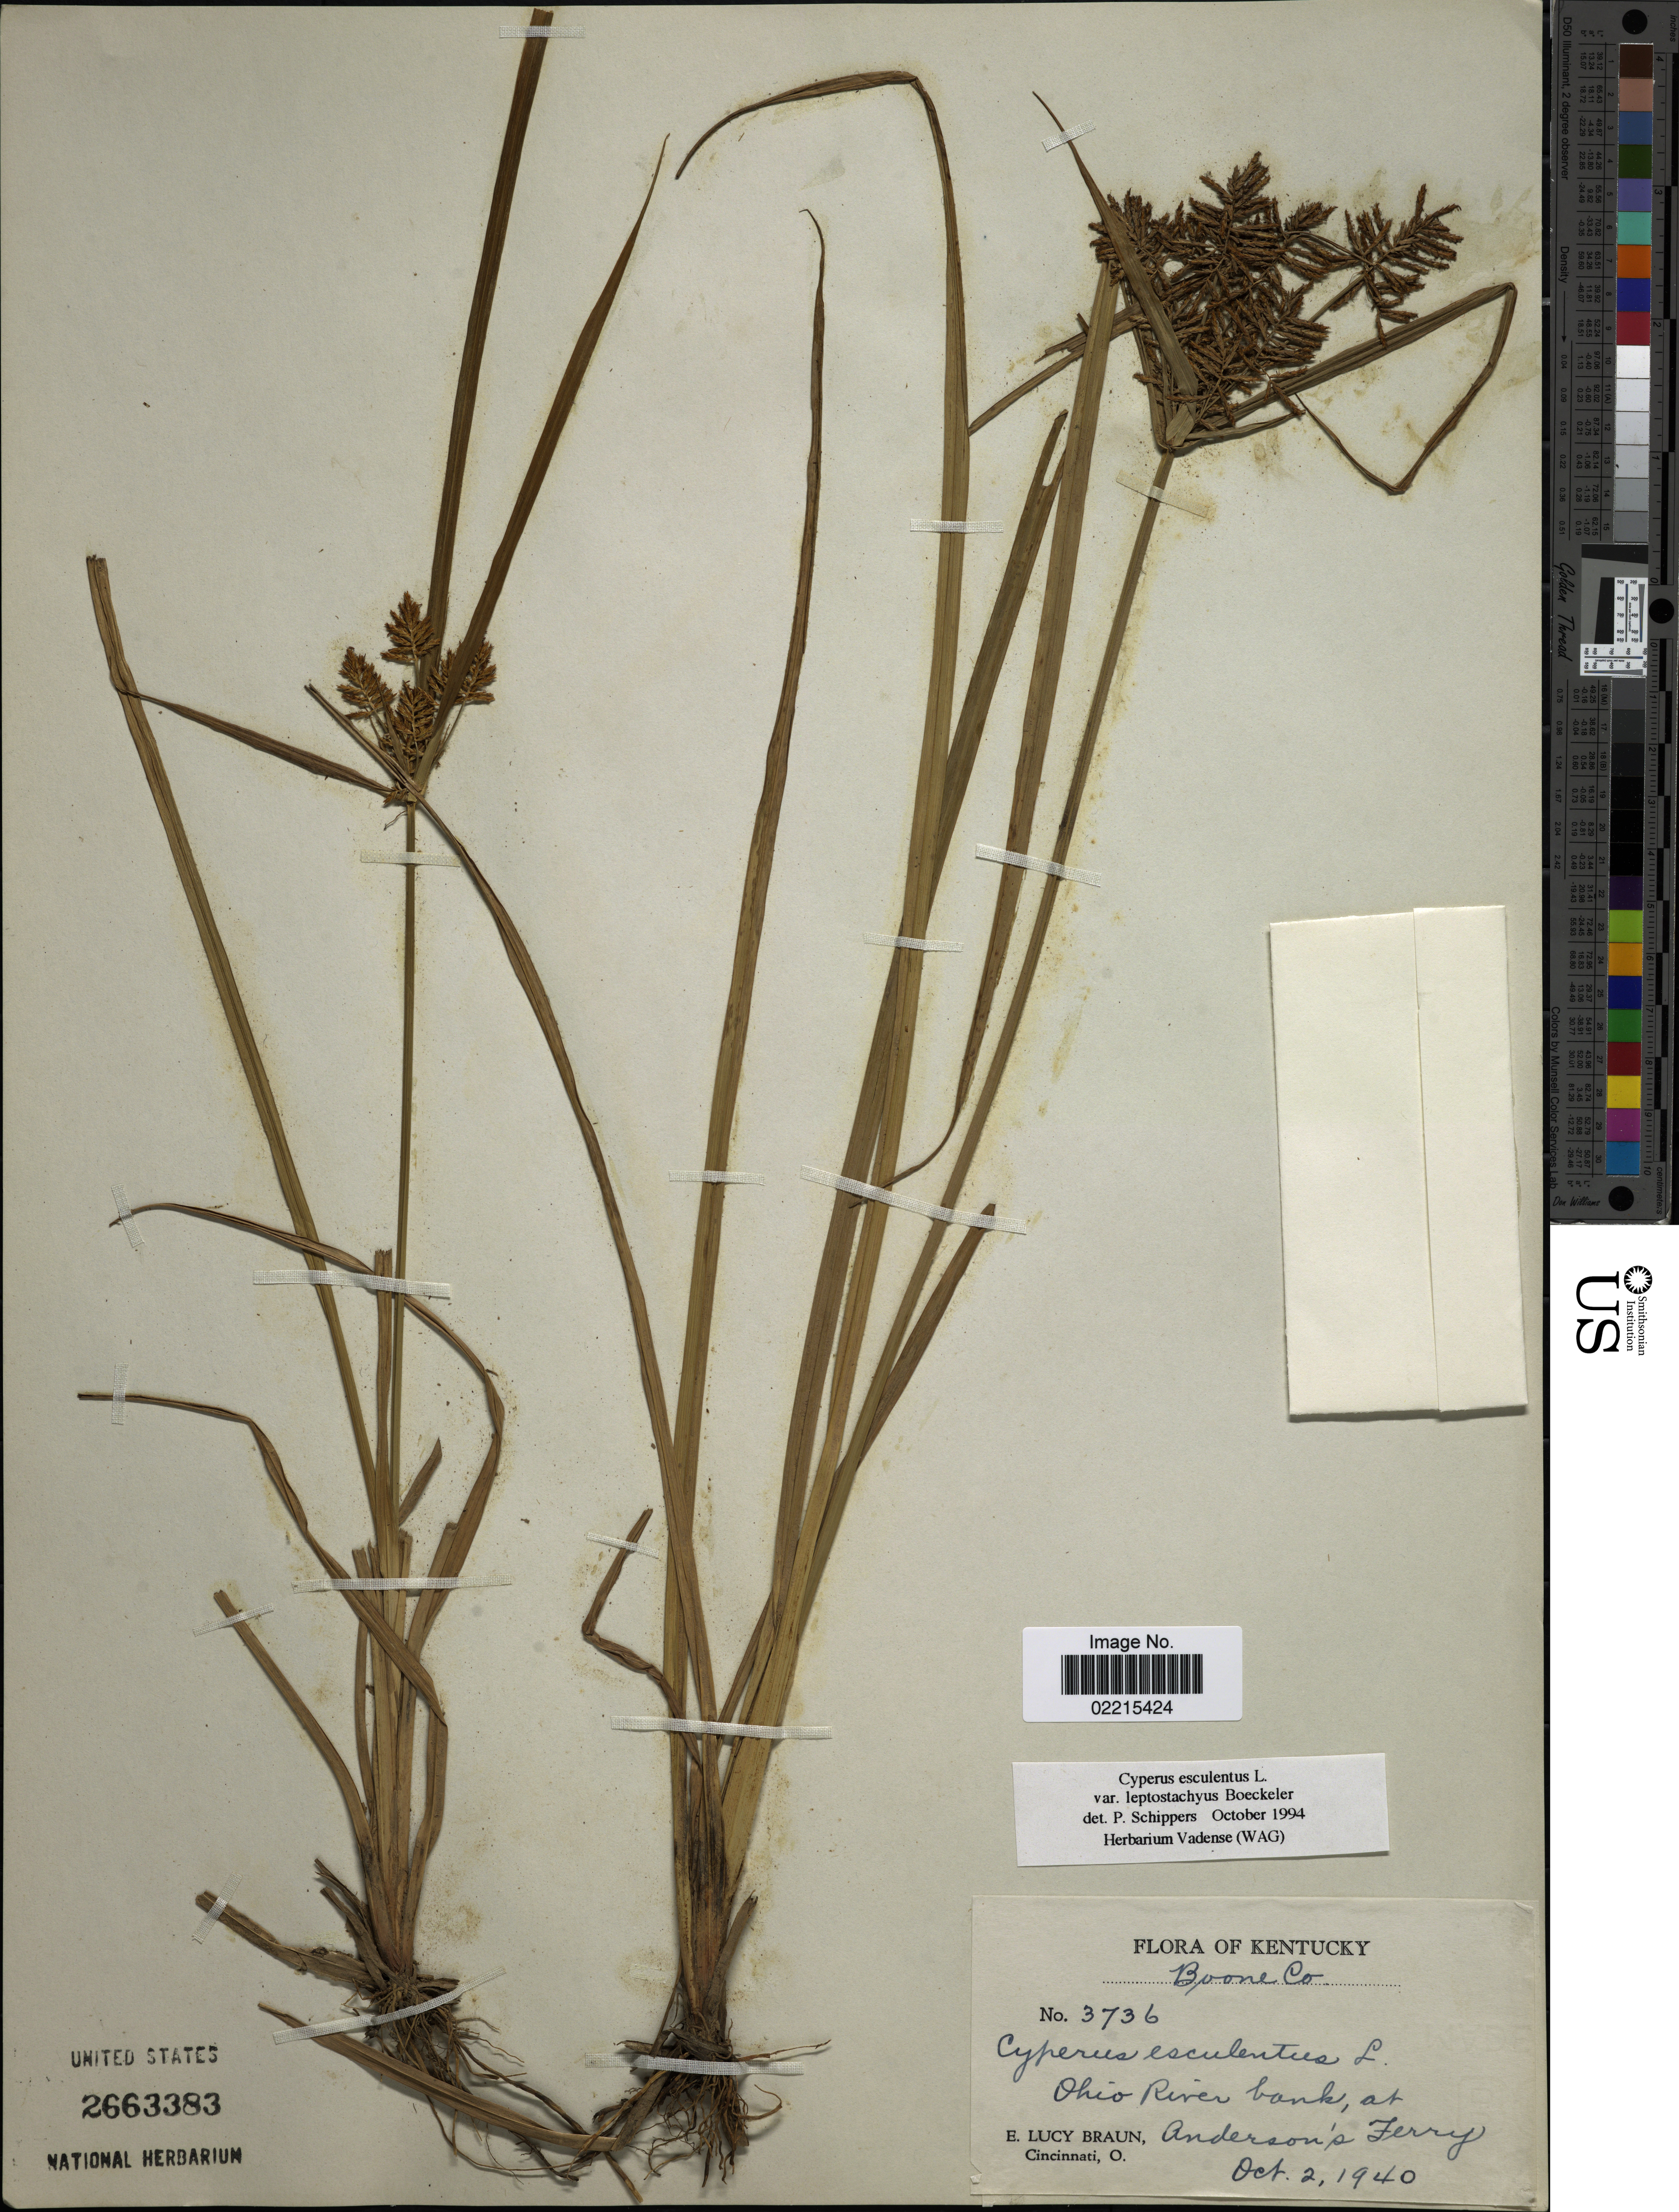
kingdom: Plantae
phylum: Tracheophyta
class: Liliopsida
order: Poales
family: Cyperaceae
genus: Cyperus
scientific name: Cyperus esculentus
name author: L.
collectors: E. L. Braun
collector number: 3736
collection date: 1940-10-02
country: United States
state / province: Kentucky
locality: Boone Co, Ohio River bank, at Anderson's Ferry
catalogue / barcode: US 2663383